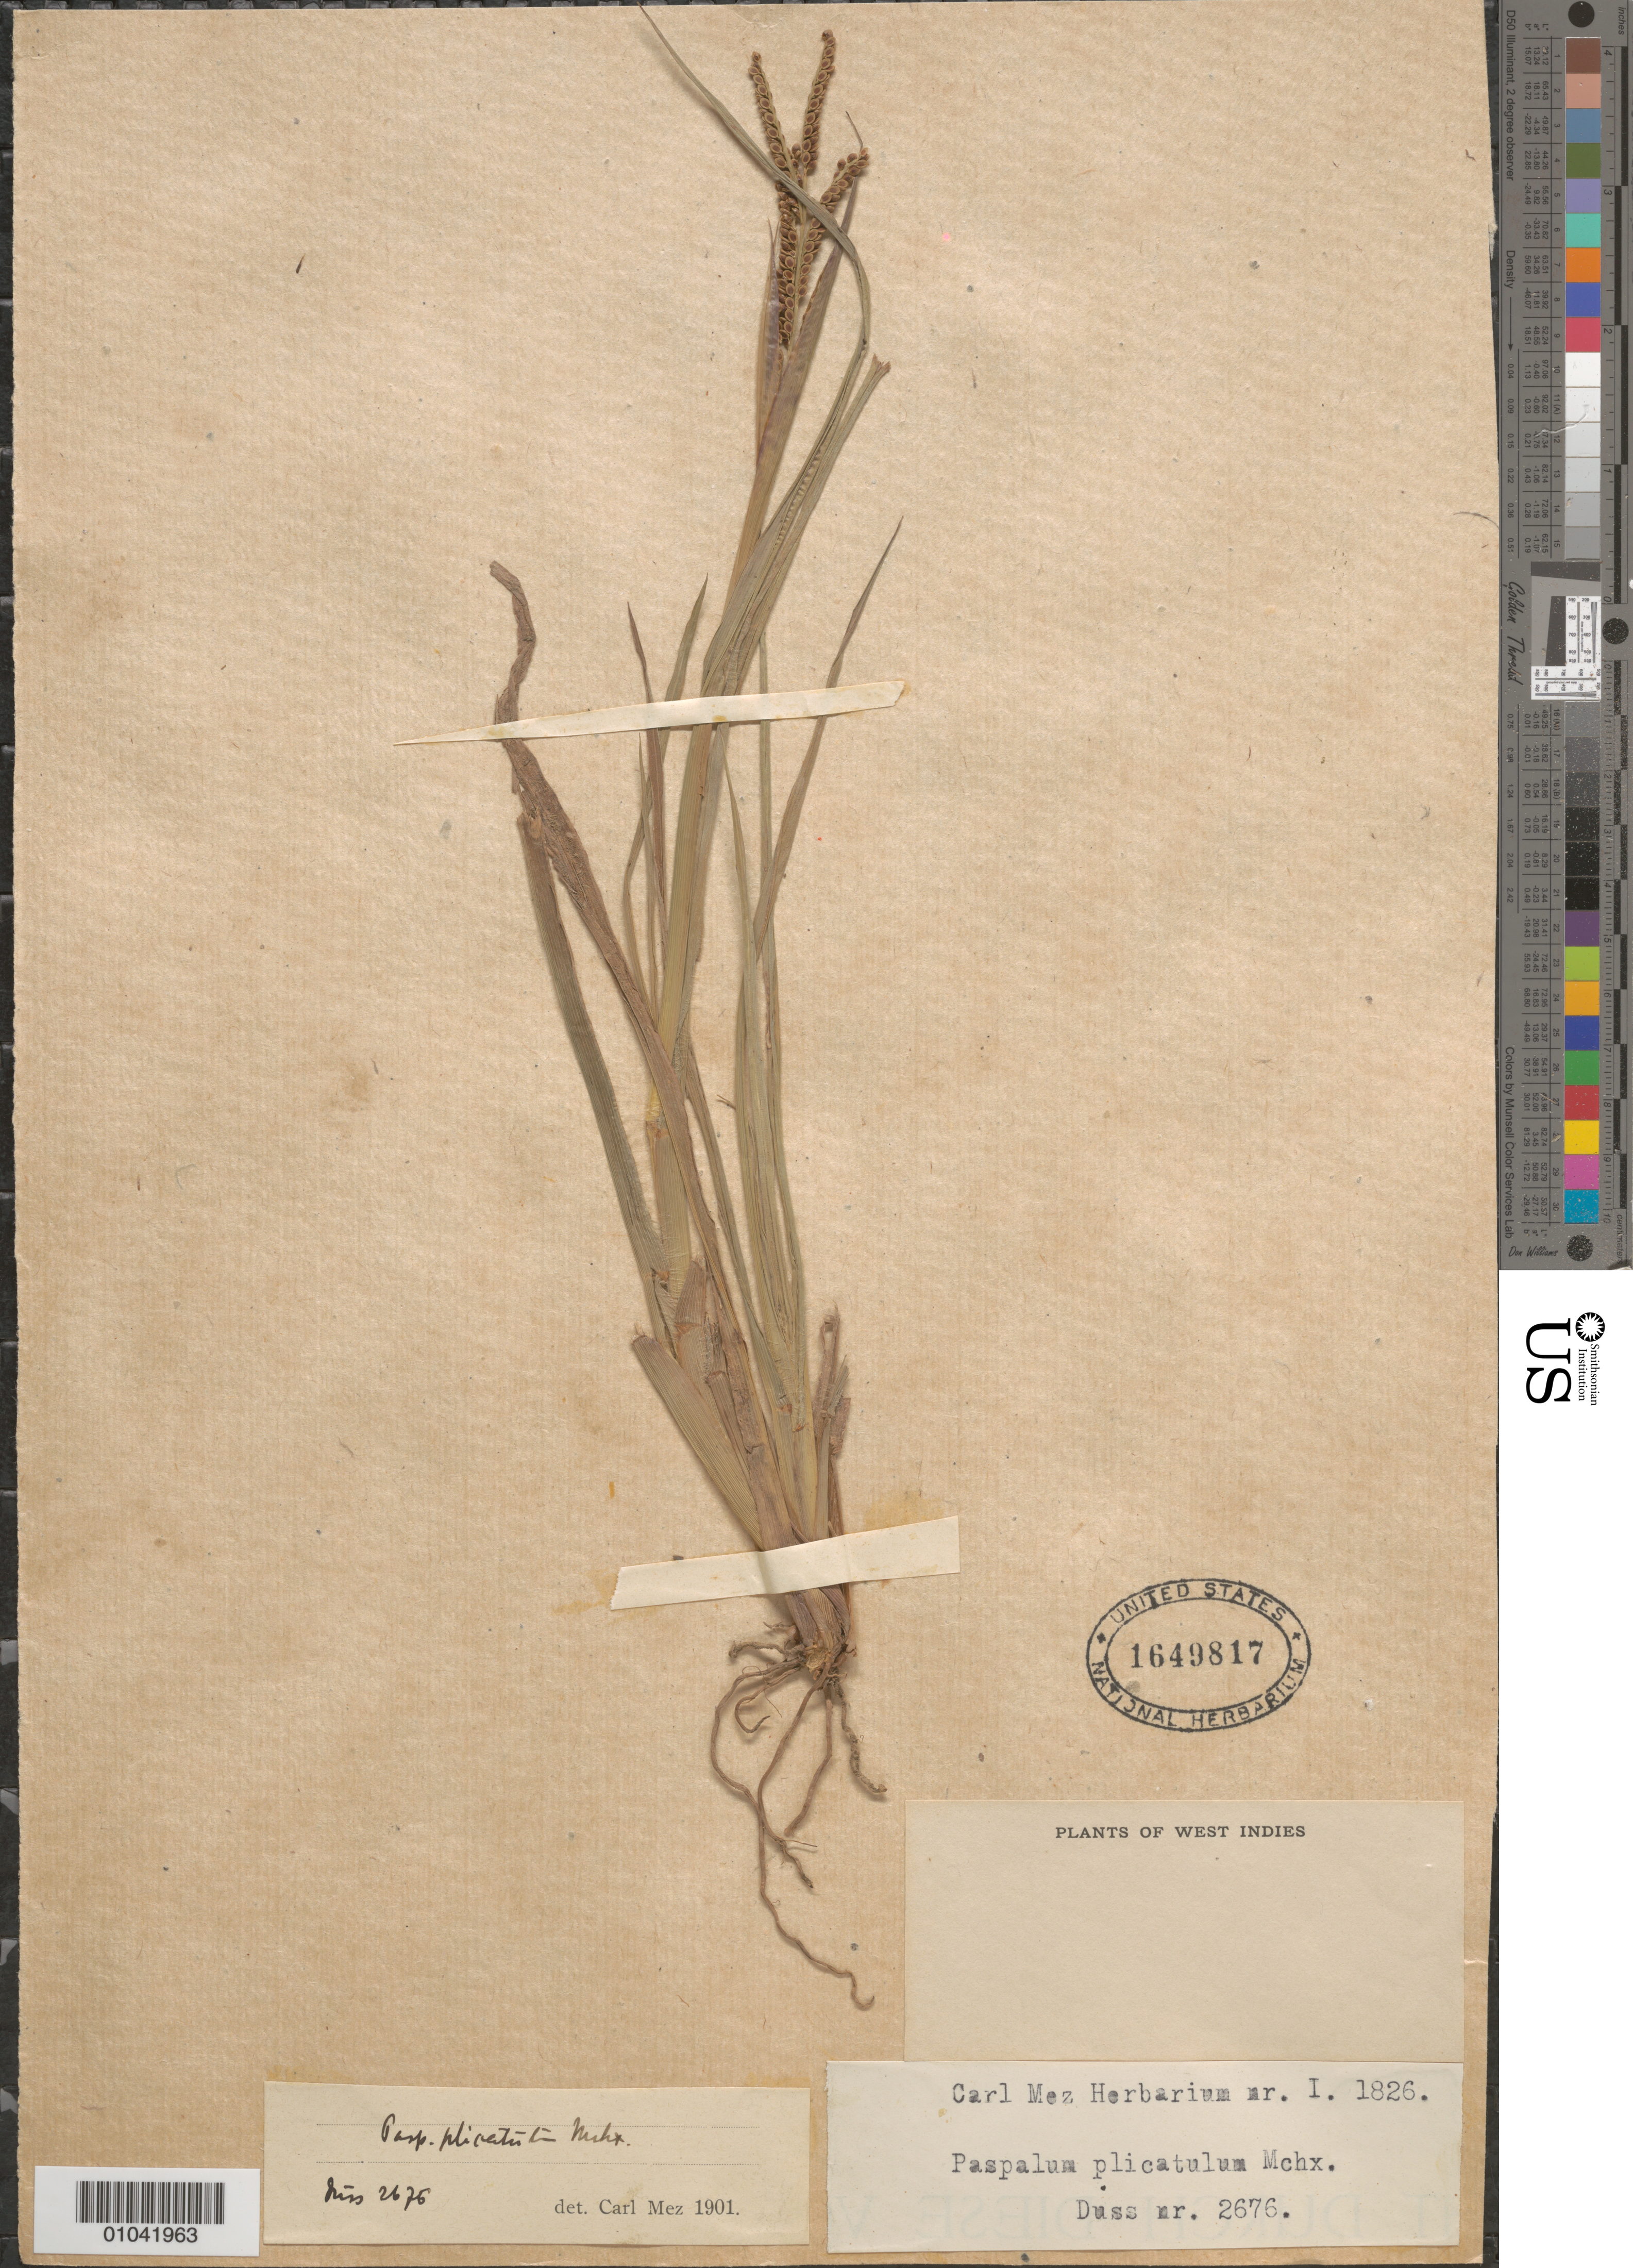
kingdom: Plantae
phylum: Tracheophyta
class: Liliopsida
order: Poales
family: Poaceae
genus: Paspalum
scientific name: Paspalum plicatulum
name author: Michx.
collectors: Père Duss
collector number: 2676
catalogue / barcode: US 1649817